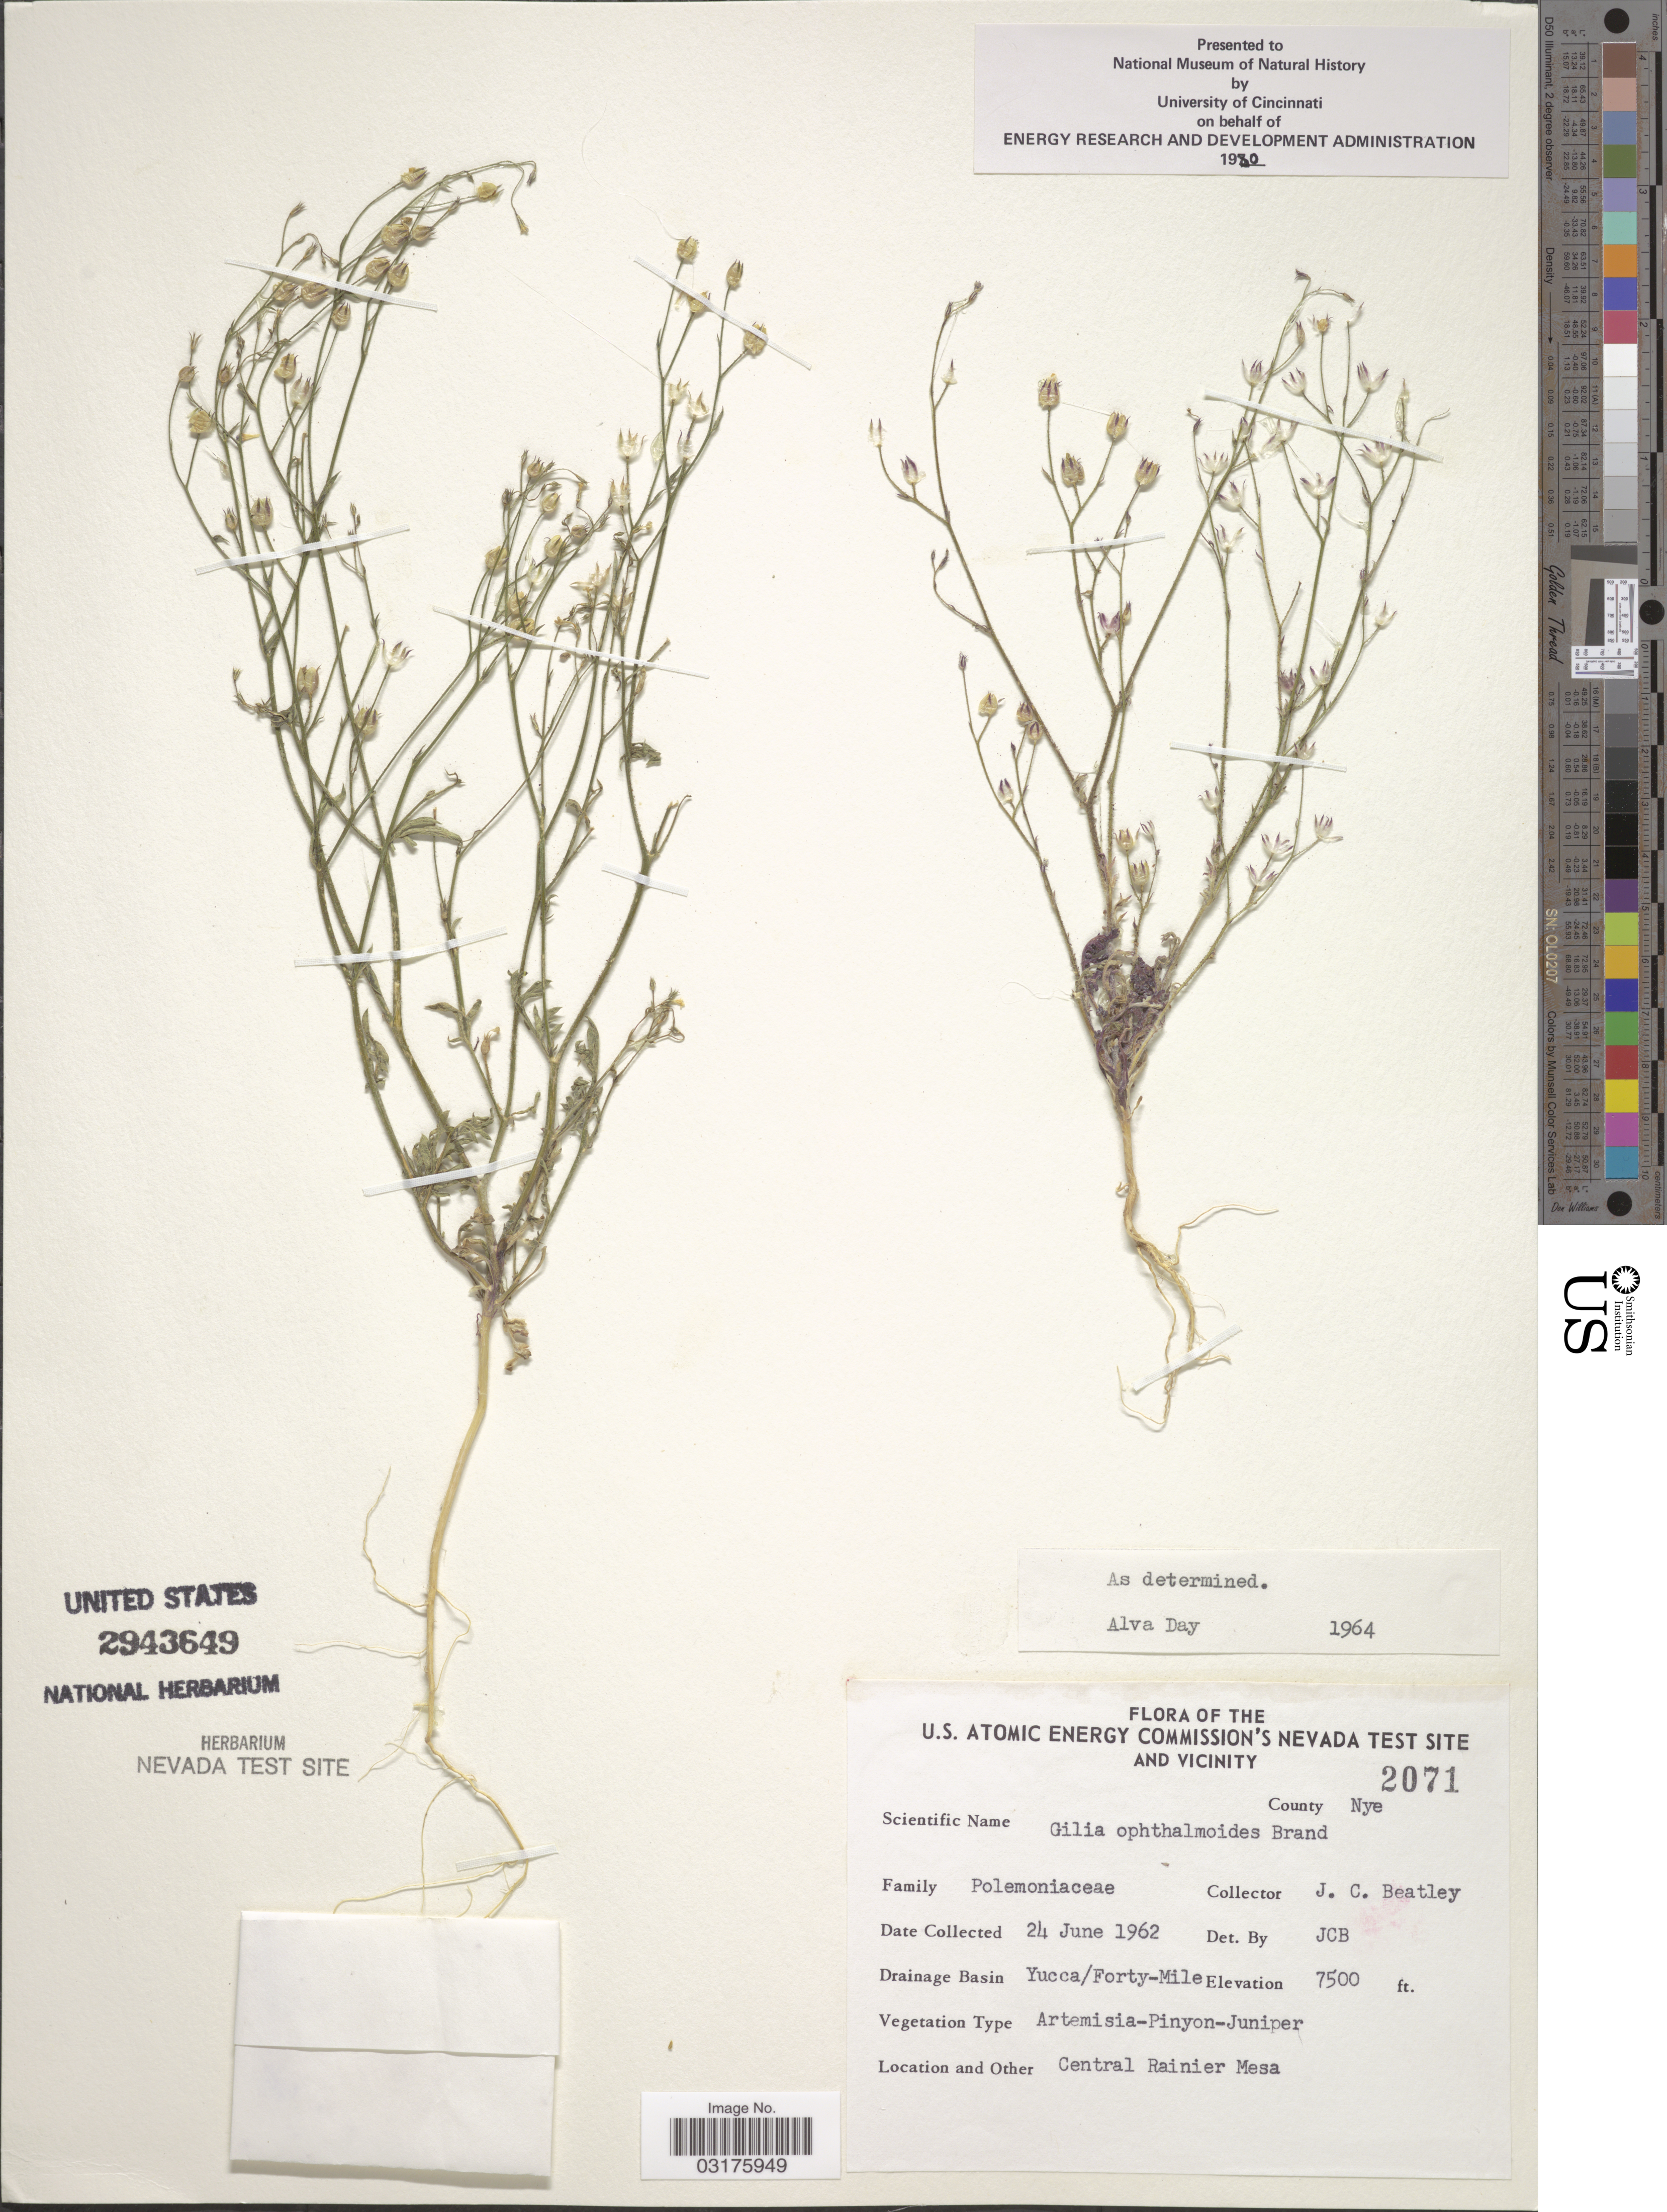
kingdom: Plantae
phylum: Tracheophyta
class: Magnoliopsida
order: Ericales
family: Polemoniaceae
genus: Gilia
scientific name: Gilia ophthalmoides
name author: Brand in Engl.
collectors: J. C. Beatley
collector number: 2071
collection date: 1962-06-24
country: United States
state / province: Nevada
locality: U.S. Atomic Energy Commission's Nevada Test Site and Vicinity, County Nye, Drainage Basin Yucca/Forty-Mile, Central Rainier Mesa.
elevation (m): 2286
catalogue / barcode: US 2943649